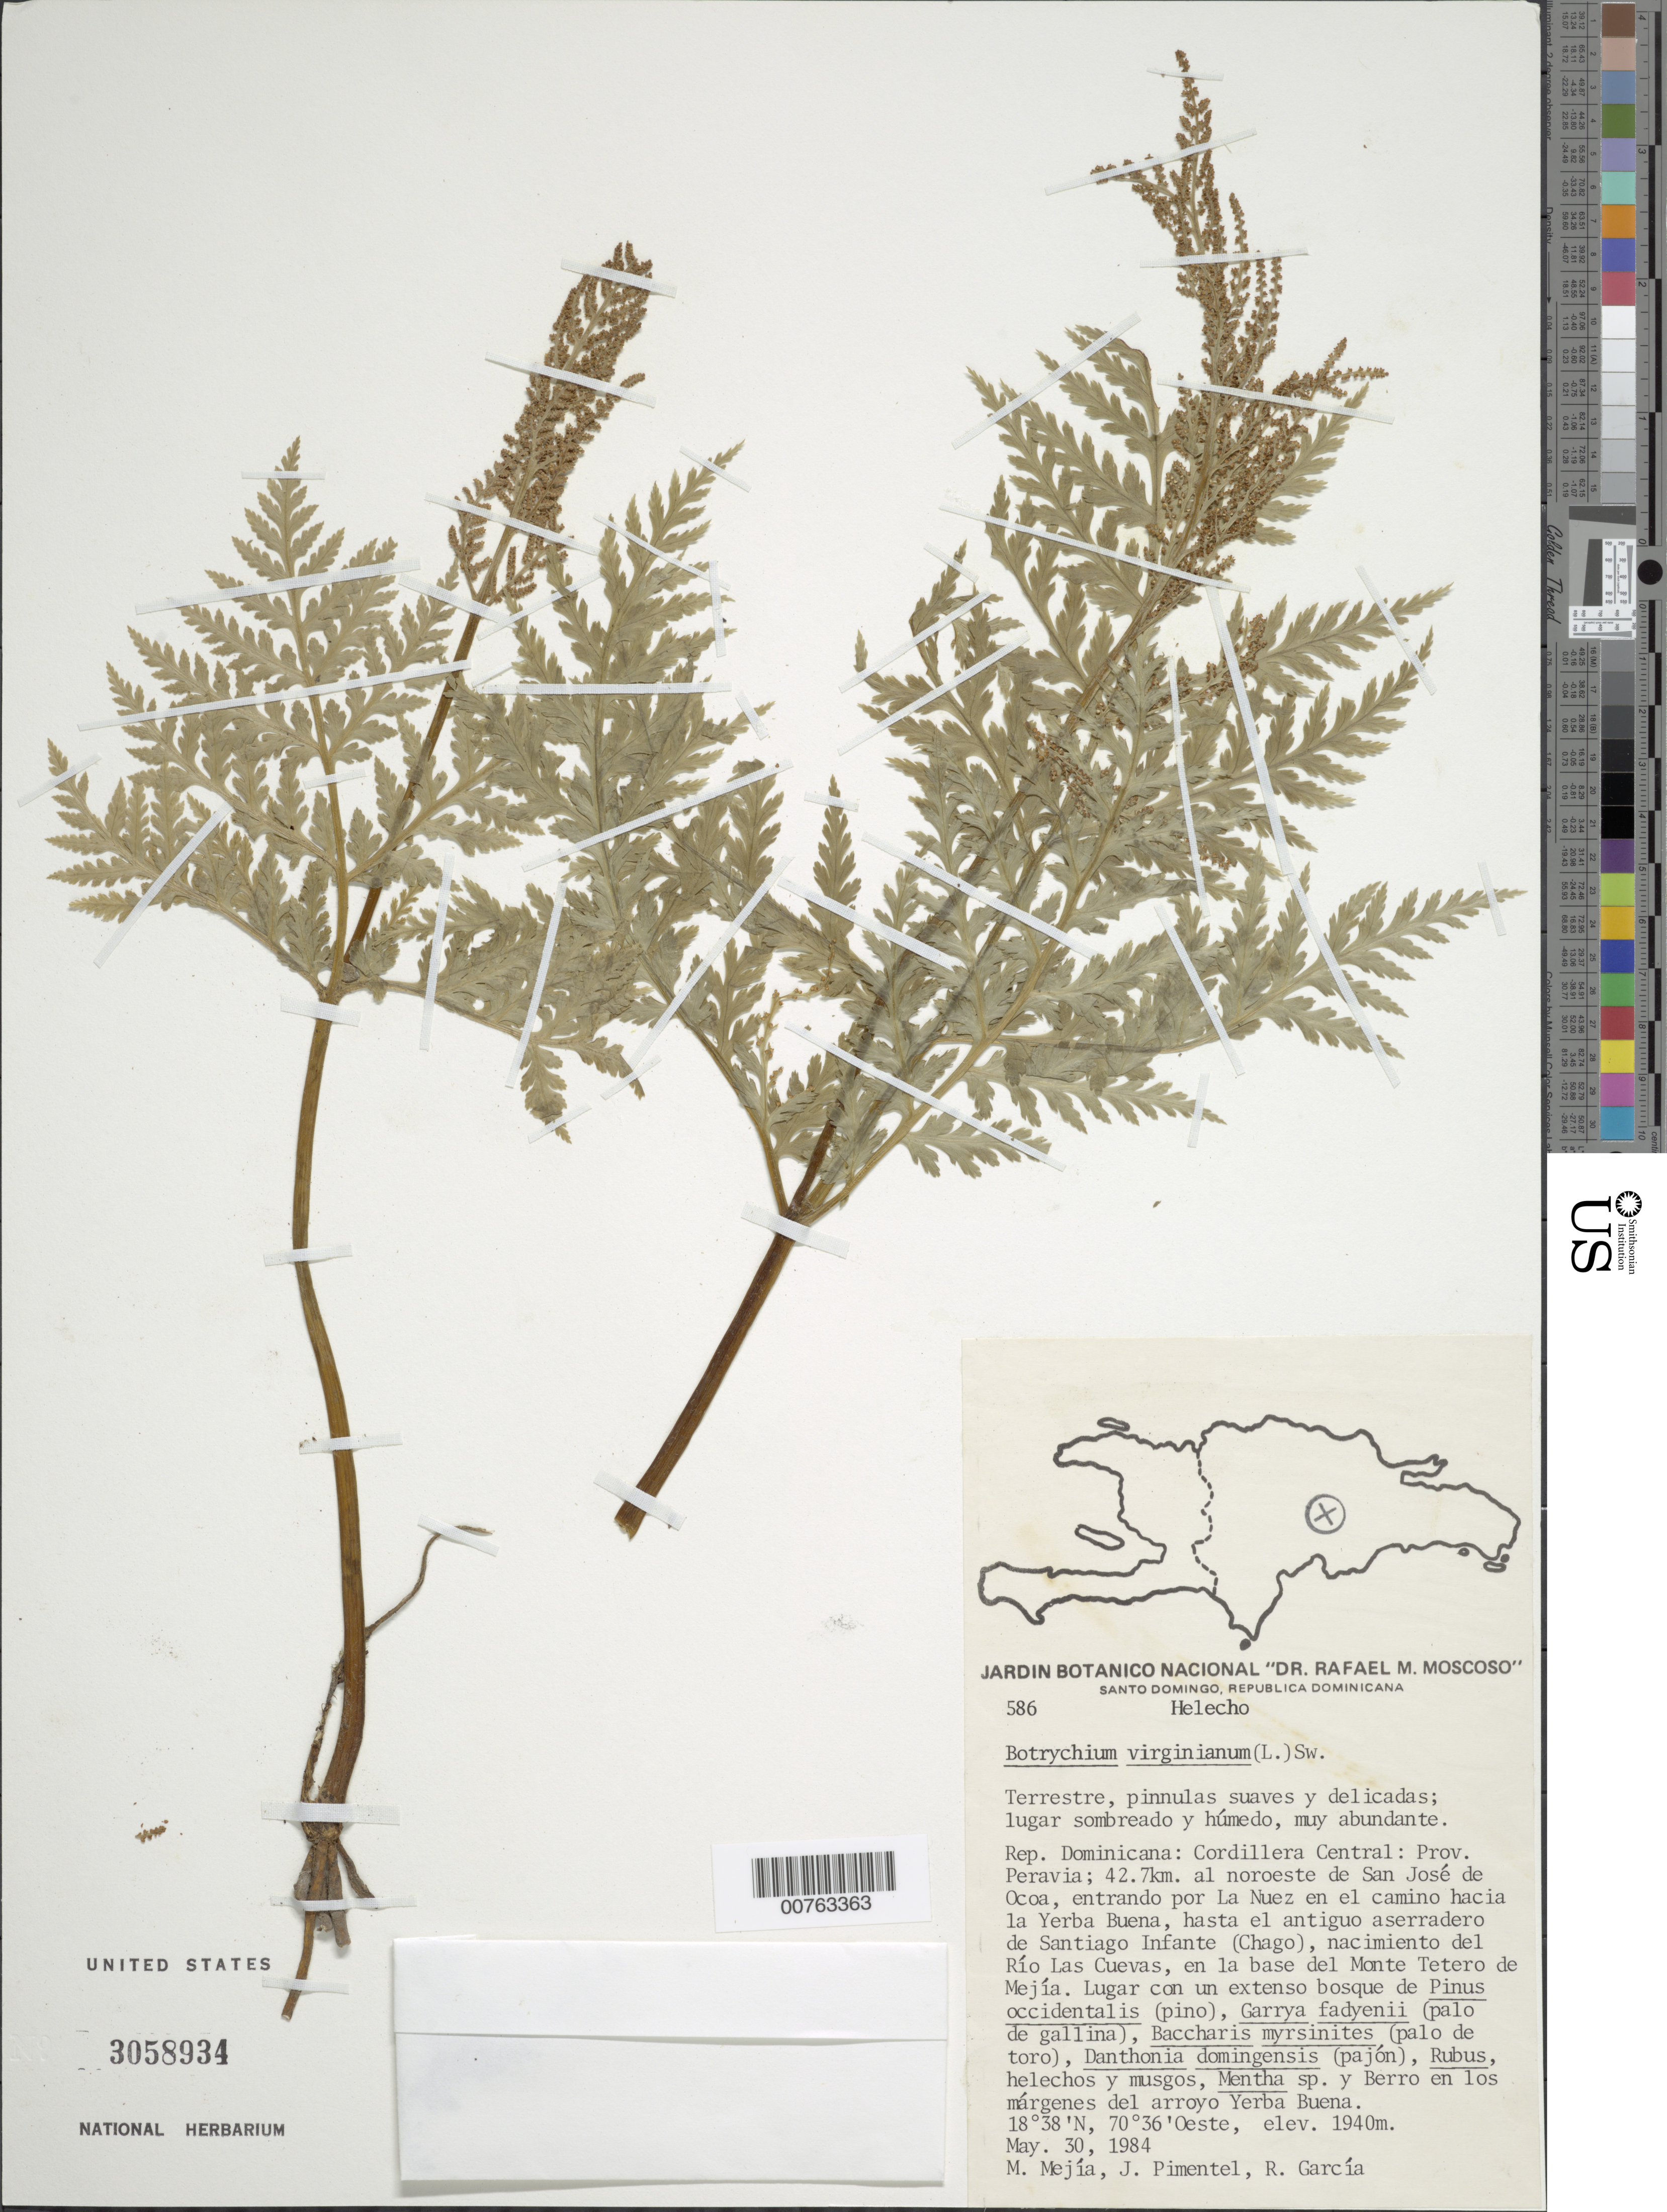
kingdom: Plantae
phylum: Tracheophyta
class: Polypodiopsida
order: Ophioglossales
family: Ophioglossaceae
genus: Botrychium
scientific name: Botrychium virginianum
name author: (L.) Sw.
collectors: T. A. Zanoni, M. Mejia, J. Pimentel & R. G. García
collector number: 586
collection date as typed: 30 May 1984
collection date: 1984-05-30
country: Dominican Republic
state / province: Peravia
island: Hispaniola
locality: Cordillera Central, 42.7 km al NW de San José de Ocoa, entrando por La Nuez en el camino hacia la Yerba Buena, hasta el antiguo aserradero de S. Infante, en la base del Monte Tetero de Mejía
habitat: Bosque de Pinus occidentalis, garrya, Baccharis, Danthonia, Rubus, helechos y musgos, sombreado y humedo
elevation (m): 1940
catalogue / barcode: US 3058934